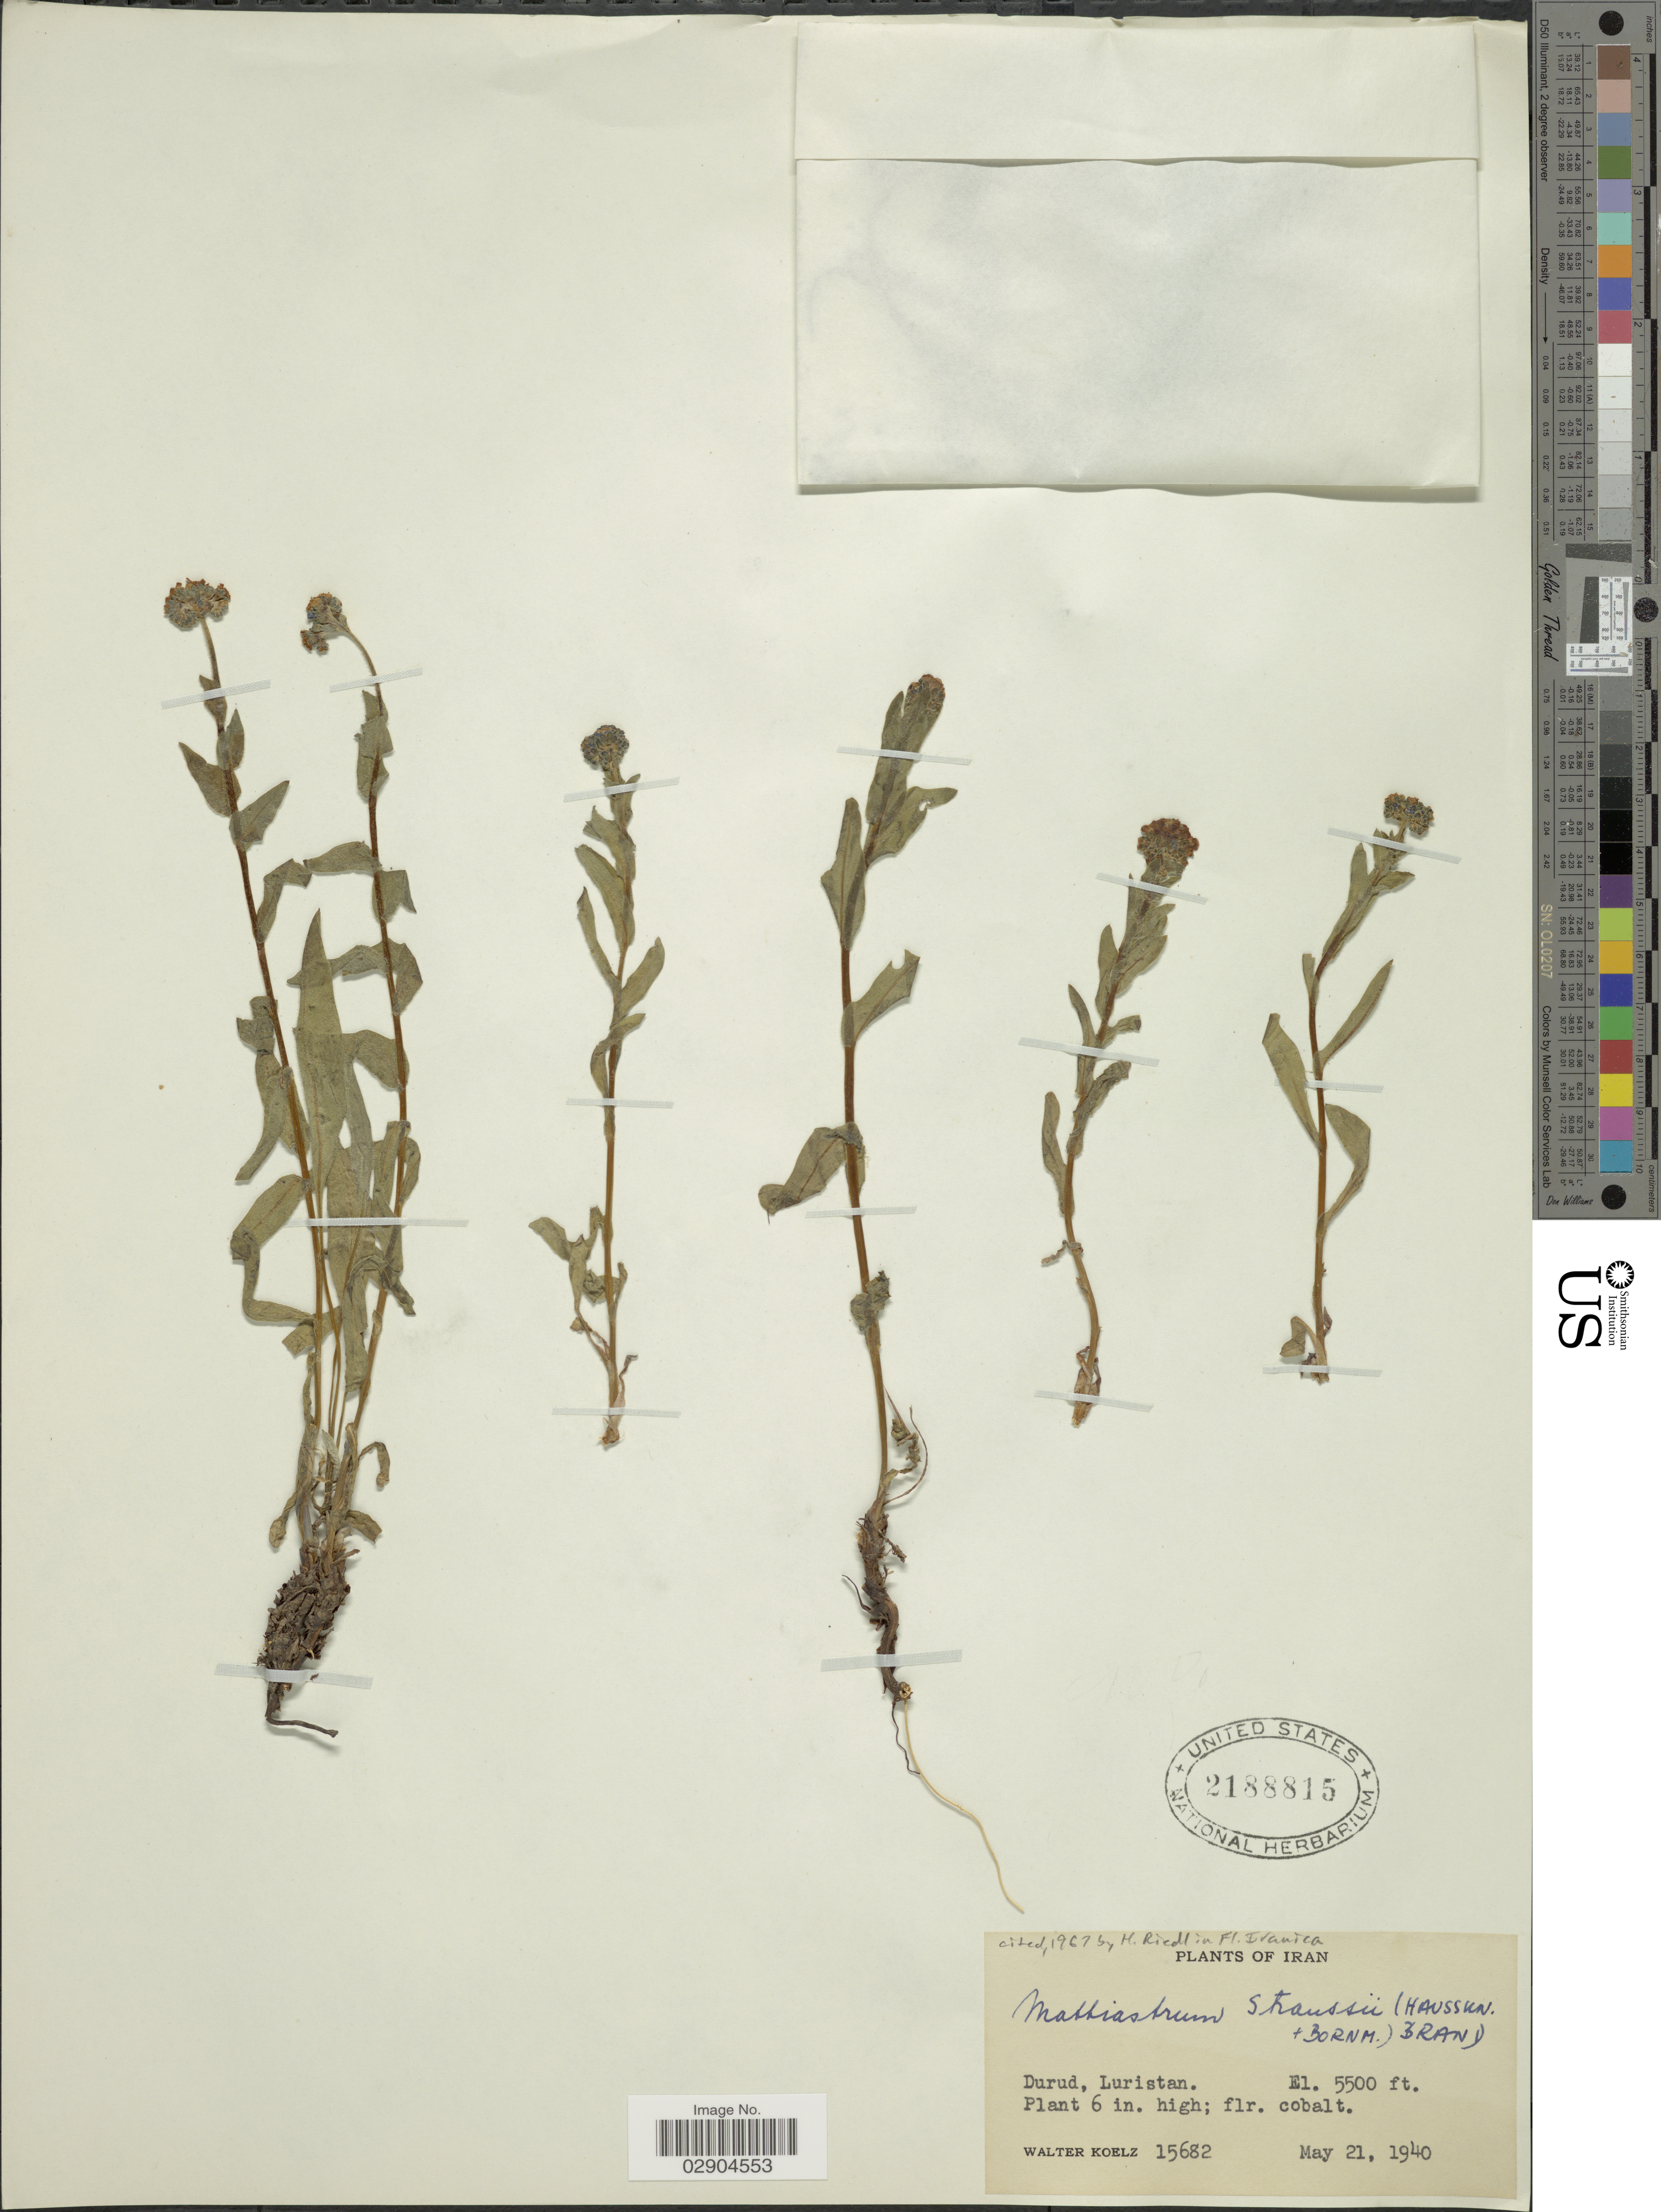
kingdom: Plantae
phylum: Tracheophyta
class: Magnoliopsida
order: Boraginales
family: Boraginaceae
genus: Paracaryum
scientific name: Paracaryum straussii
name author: Hausskn. ex Bornm.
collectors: W. N. Koelz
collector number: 15682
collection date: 1940-05-21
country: Iran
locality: Durud, Luristan.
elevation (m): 1676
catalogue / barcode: US 2188815